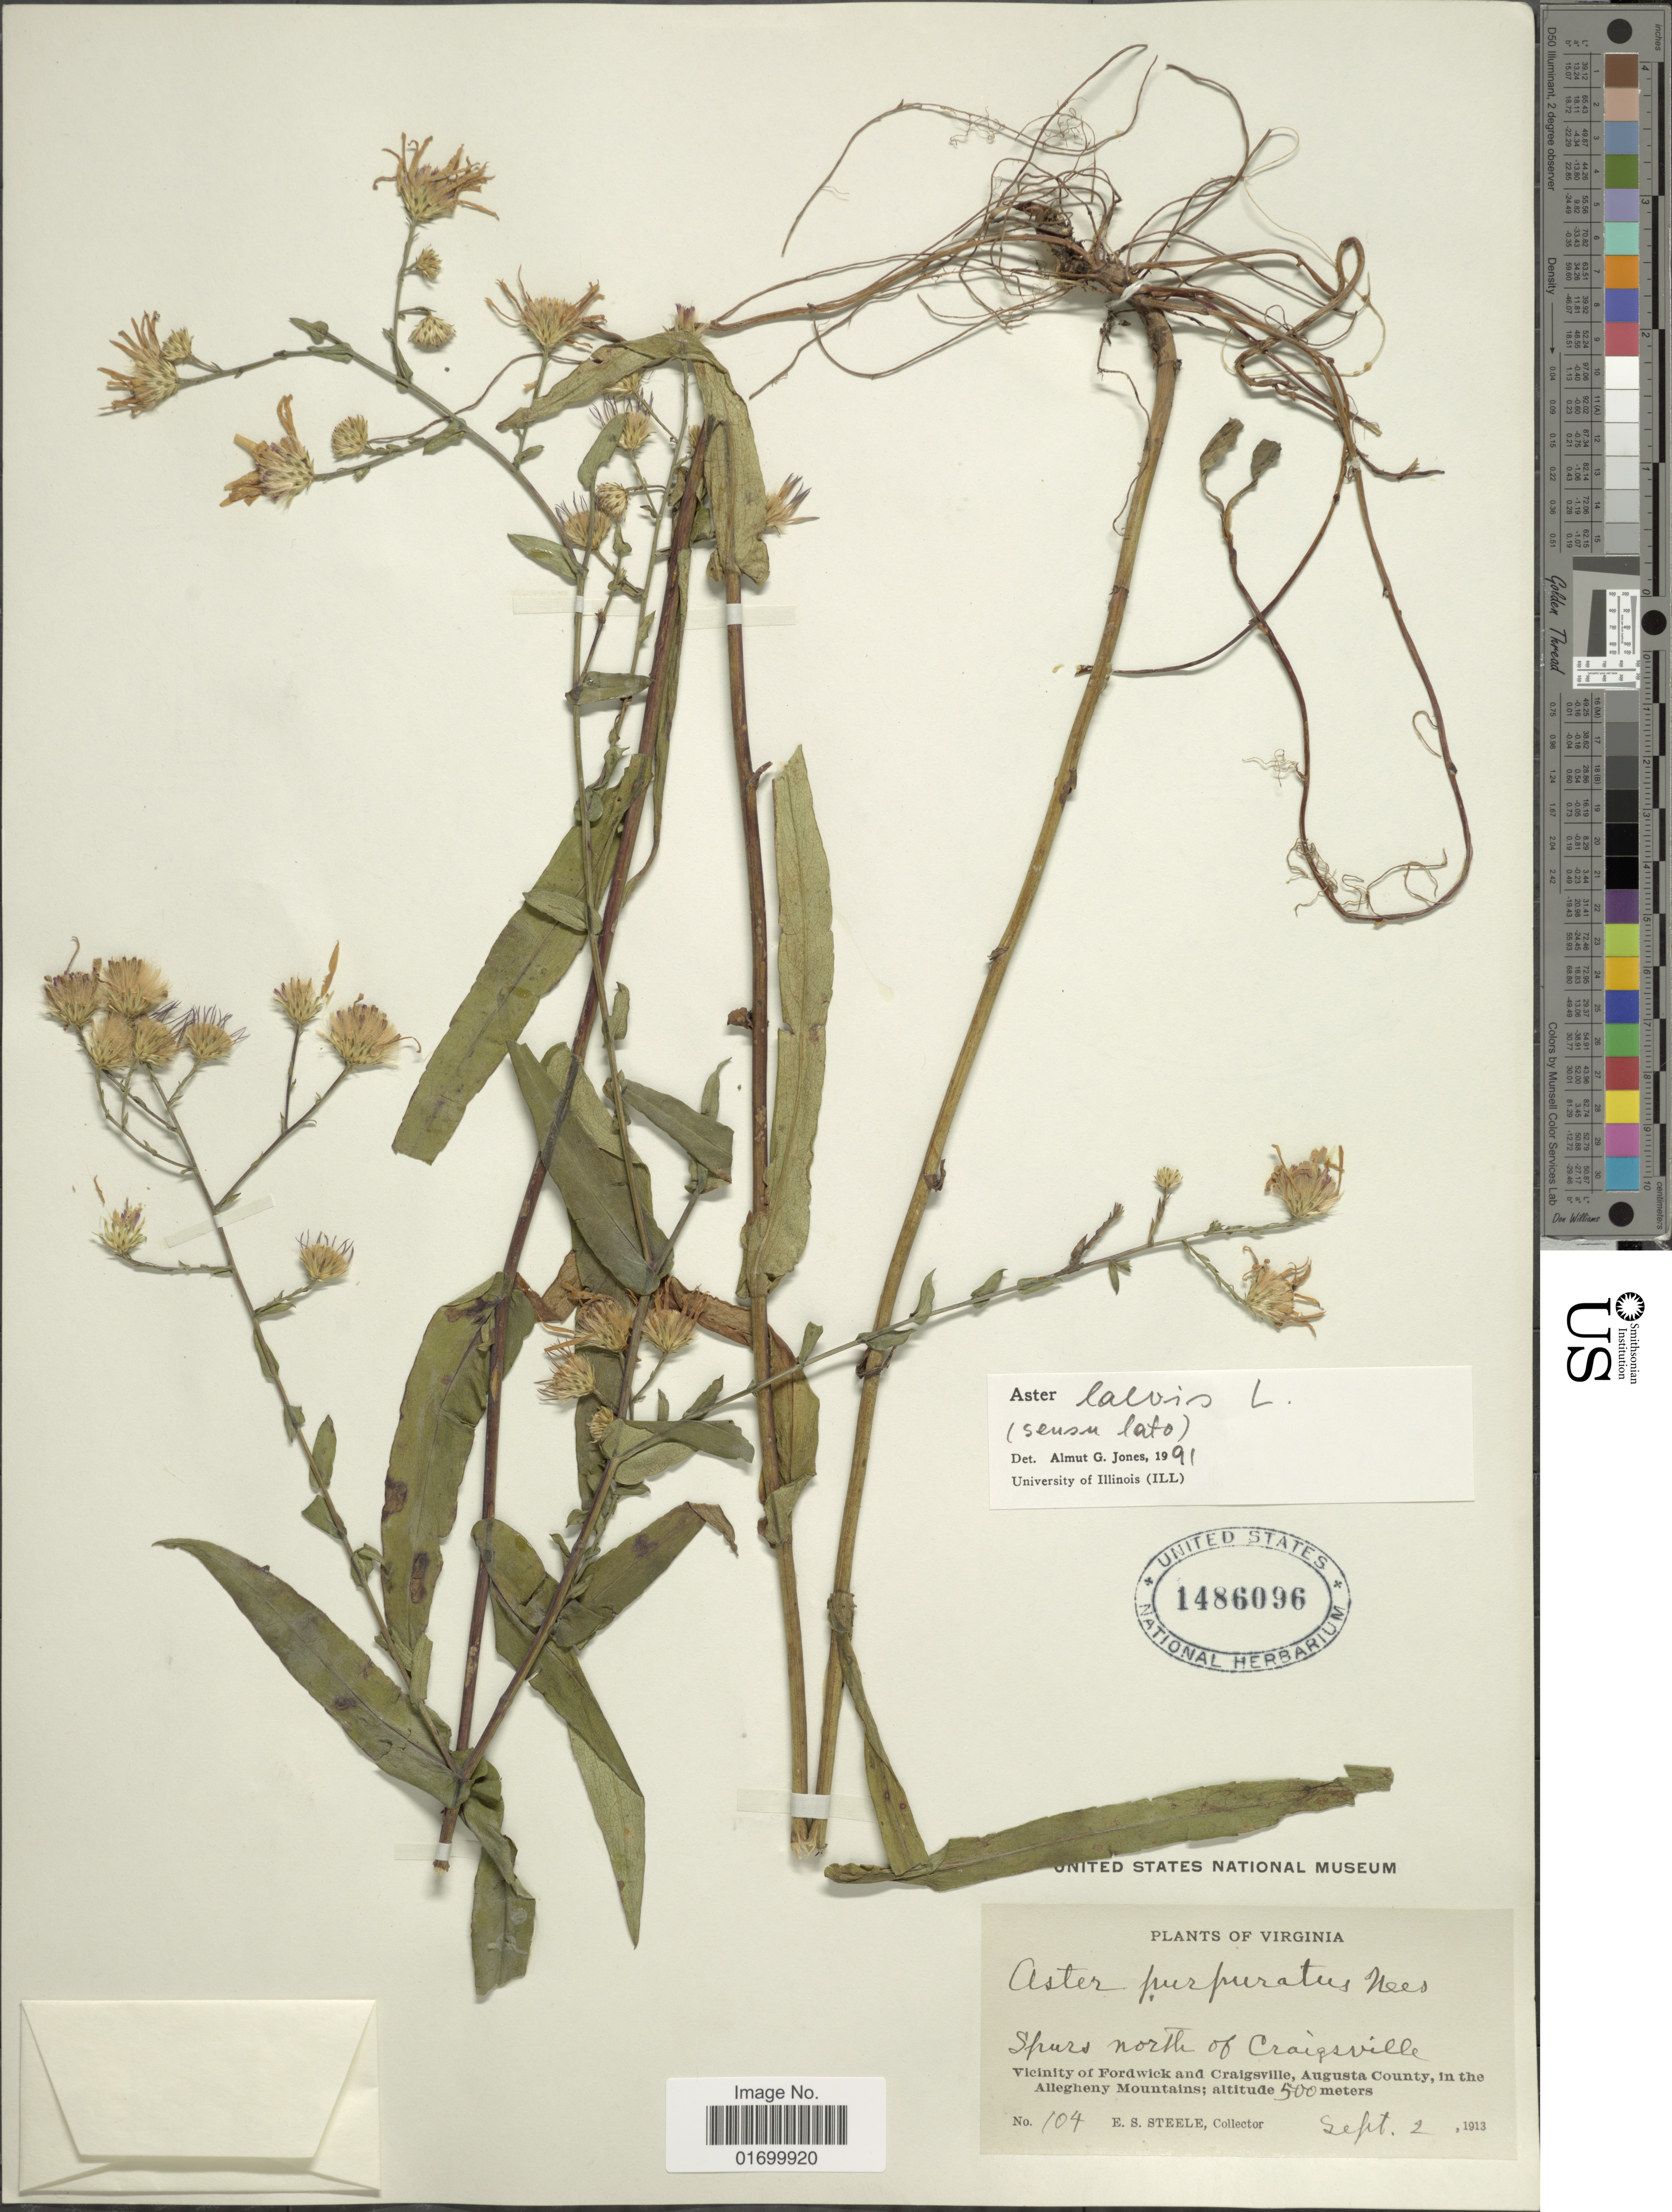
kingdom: Plantae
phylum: Tracheophyta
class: Magnoliopsida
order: Asterales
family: Asteraceae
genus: Symphyotrichum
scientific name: Symphyotrichum laeve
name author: (L.) Á. Löve & D. Löve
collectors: E. Steele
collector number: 104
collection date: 1913-09-02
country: United States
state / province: Virginia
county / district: Augusta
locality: Spurs north of Craigsville. Vicinity of Fordwick and Craigsville, Augusta County, in the Allegheny Mountains.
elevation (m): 500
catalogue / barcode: US 1486096